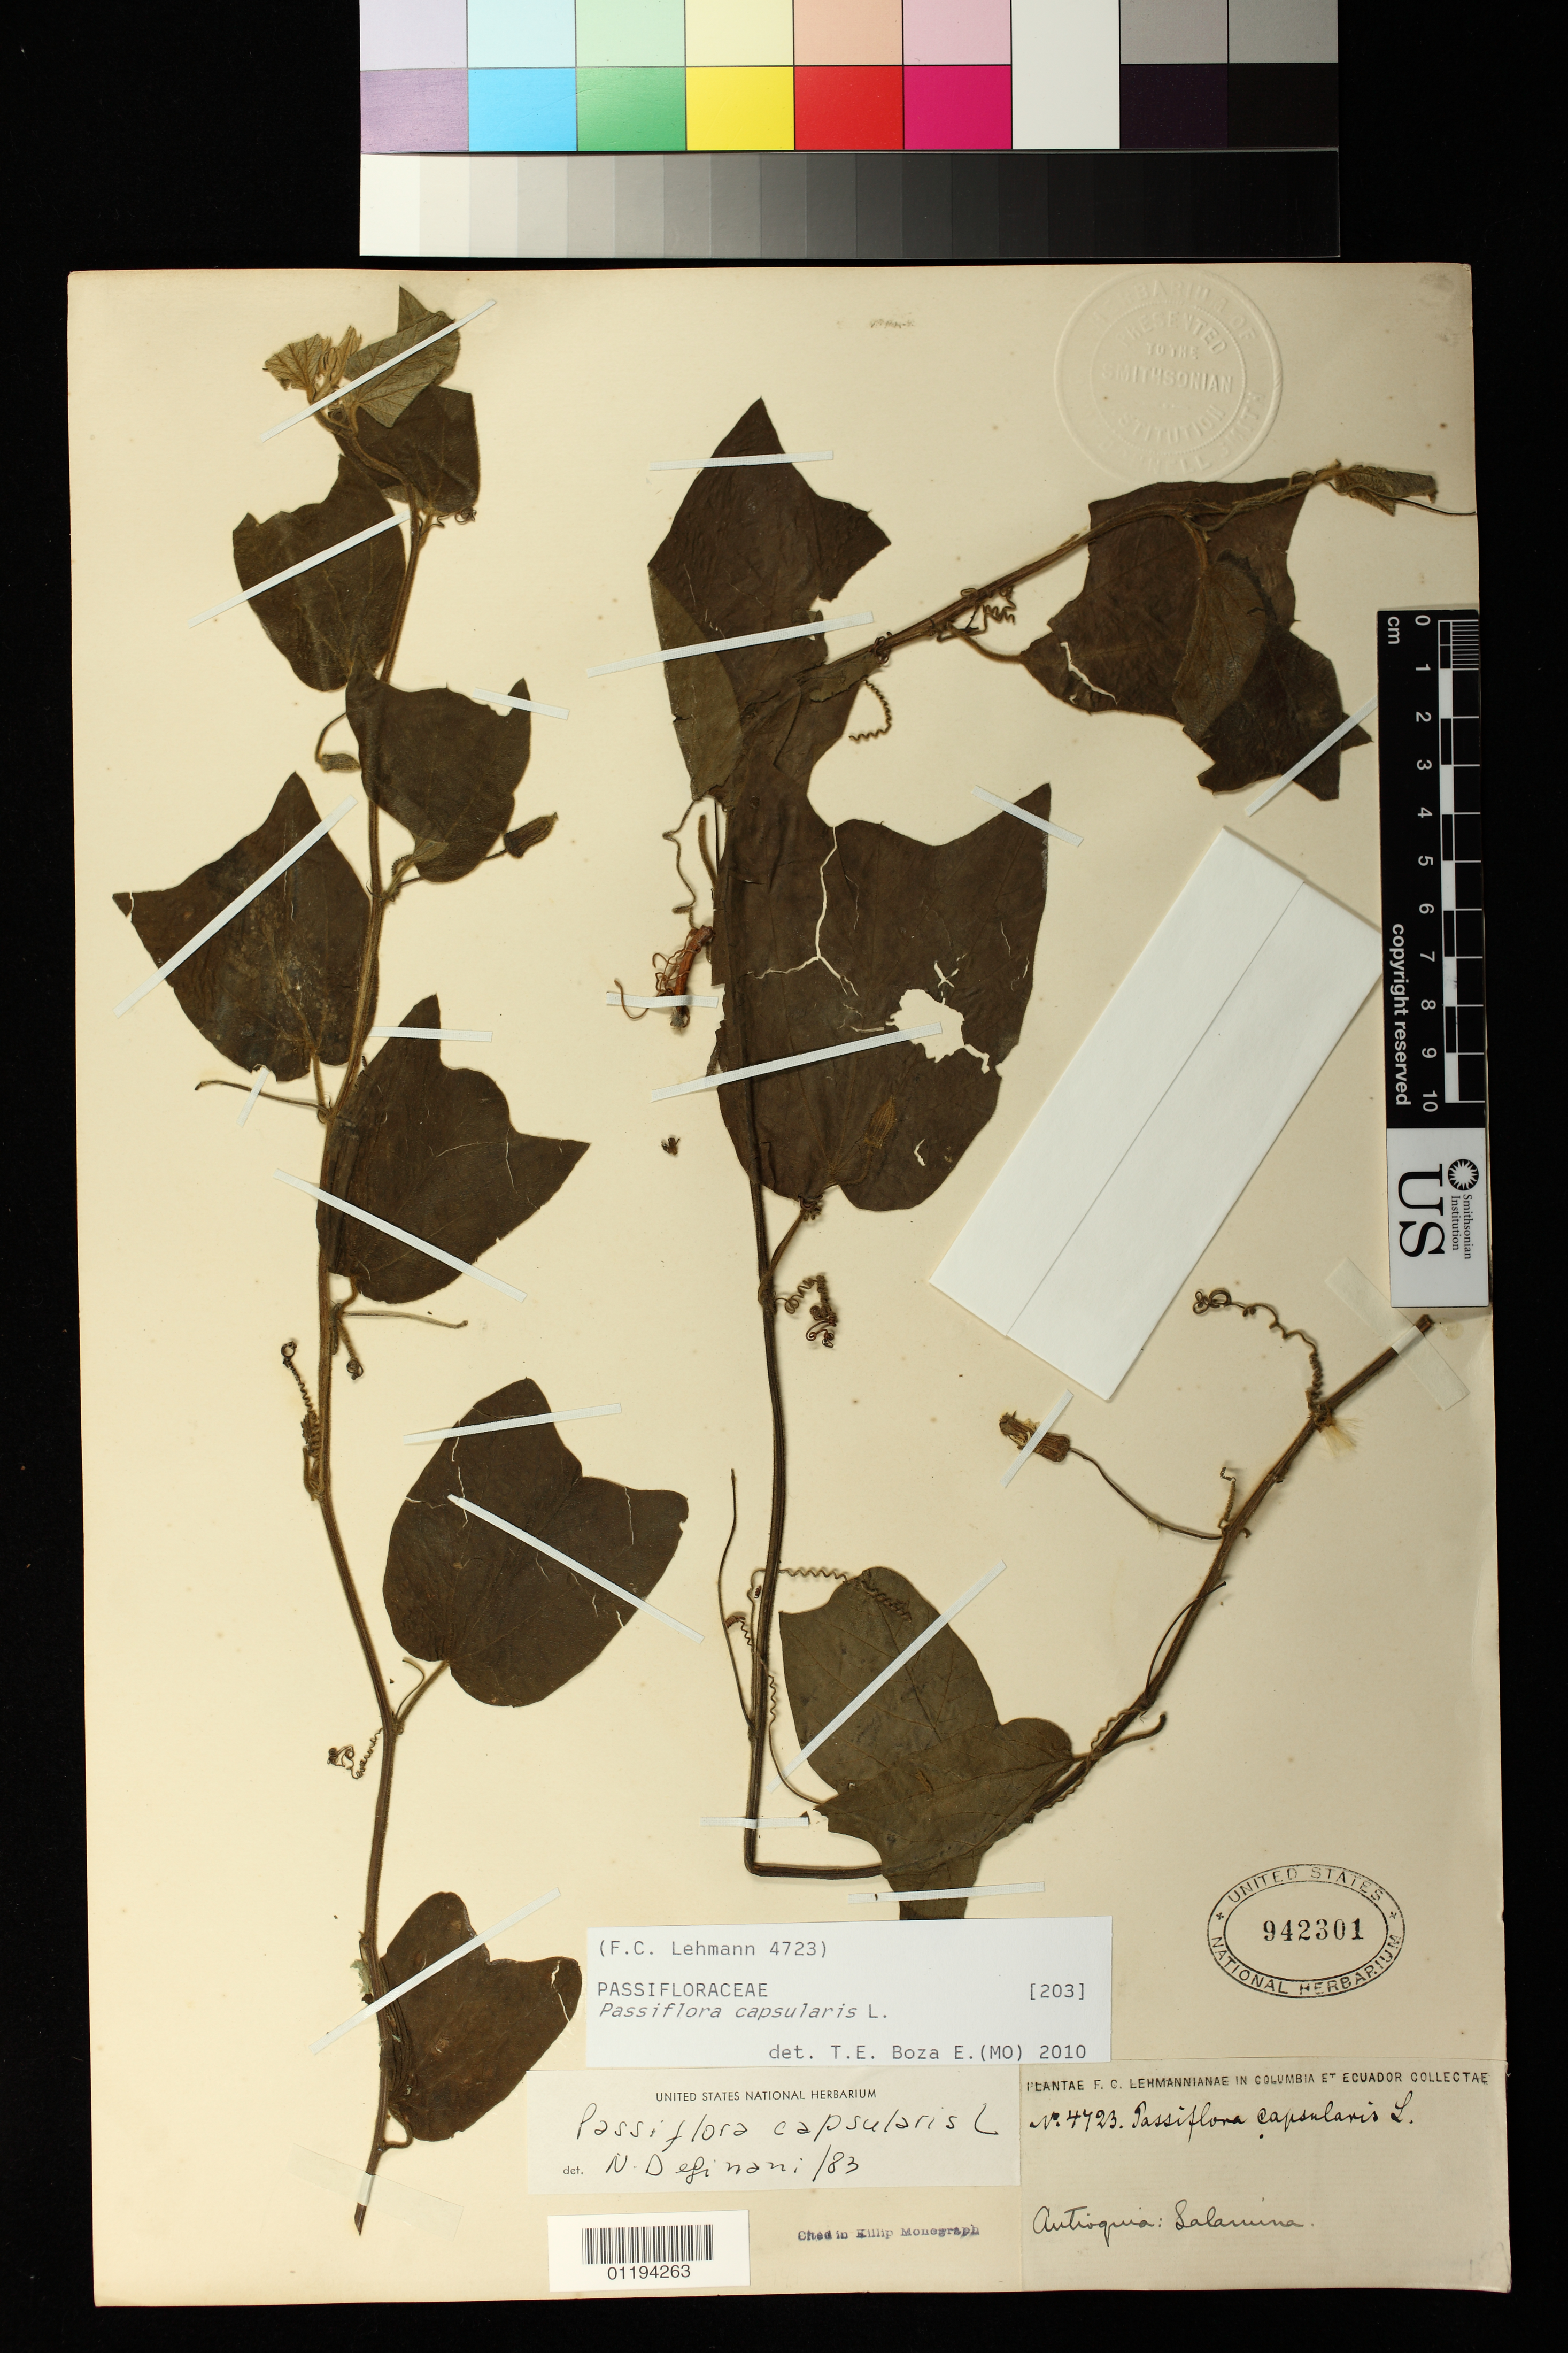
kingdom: Plantae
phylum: Tracheophyta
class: Magnoliopsida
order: Malpighiales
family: Passifloraceae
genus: Passiflora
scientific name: Passiflora capsularis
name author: L.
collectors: F. C. Lehmann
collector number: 4723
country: Colombia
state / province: Magdalena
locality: Antioquia: Salamina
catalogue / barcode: US 942301